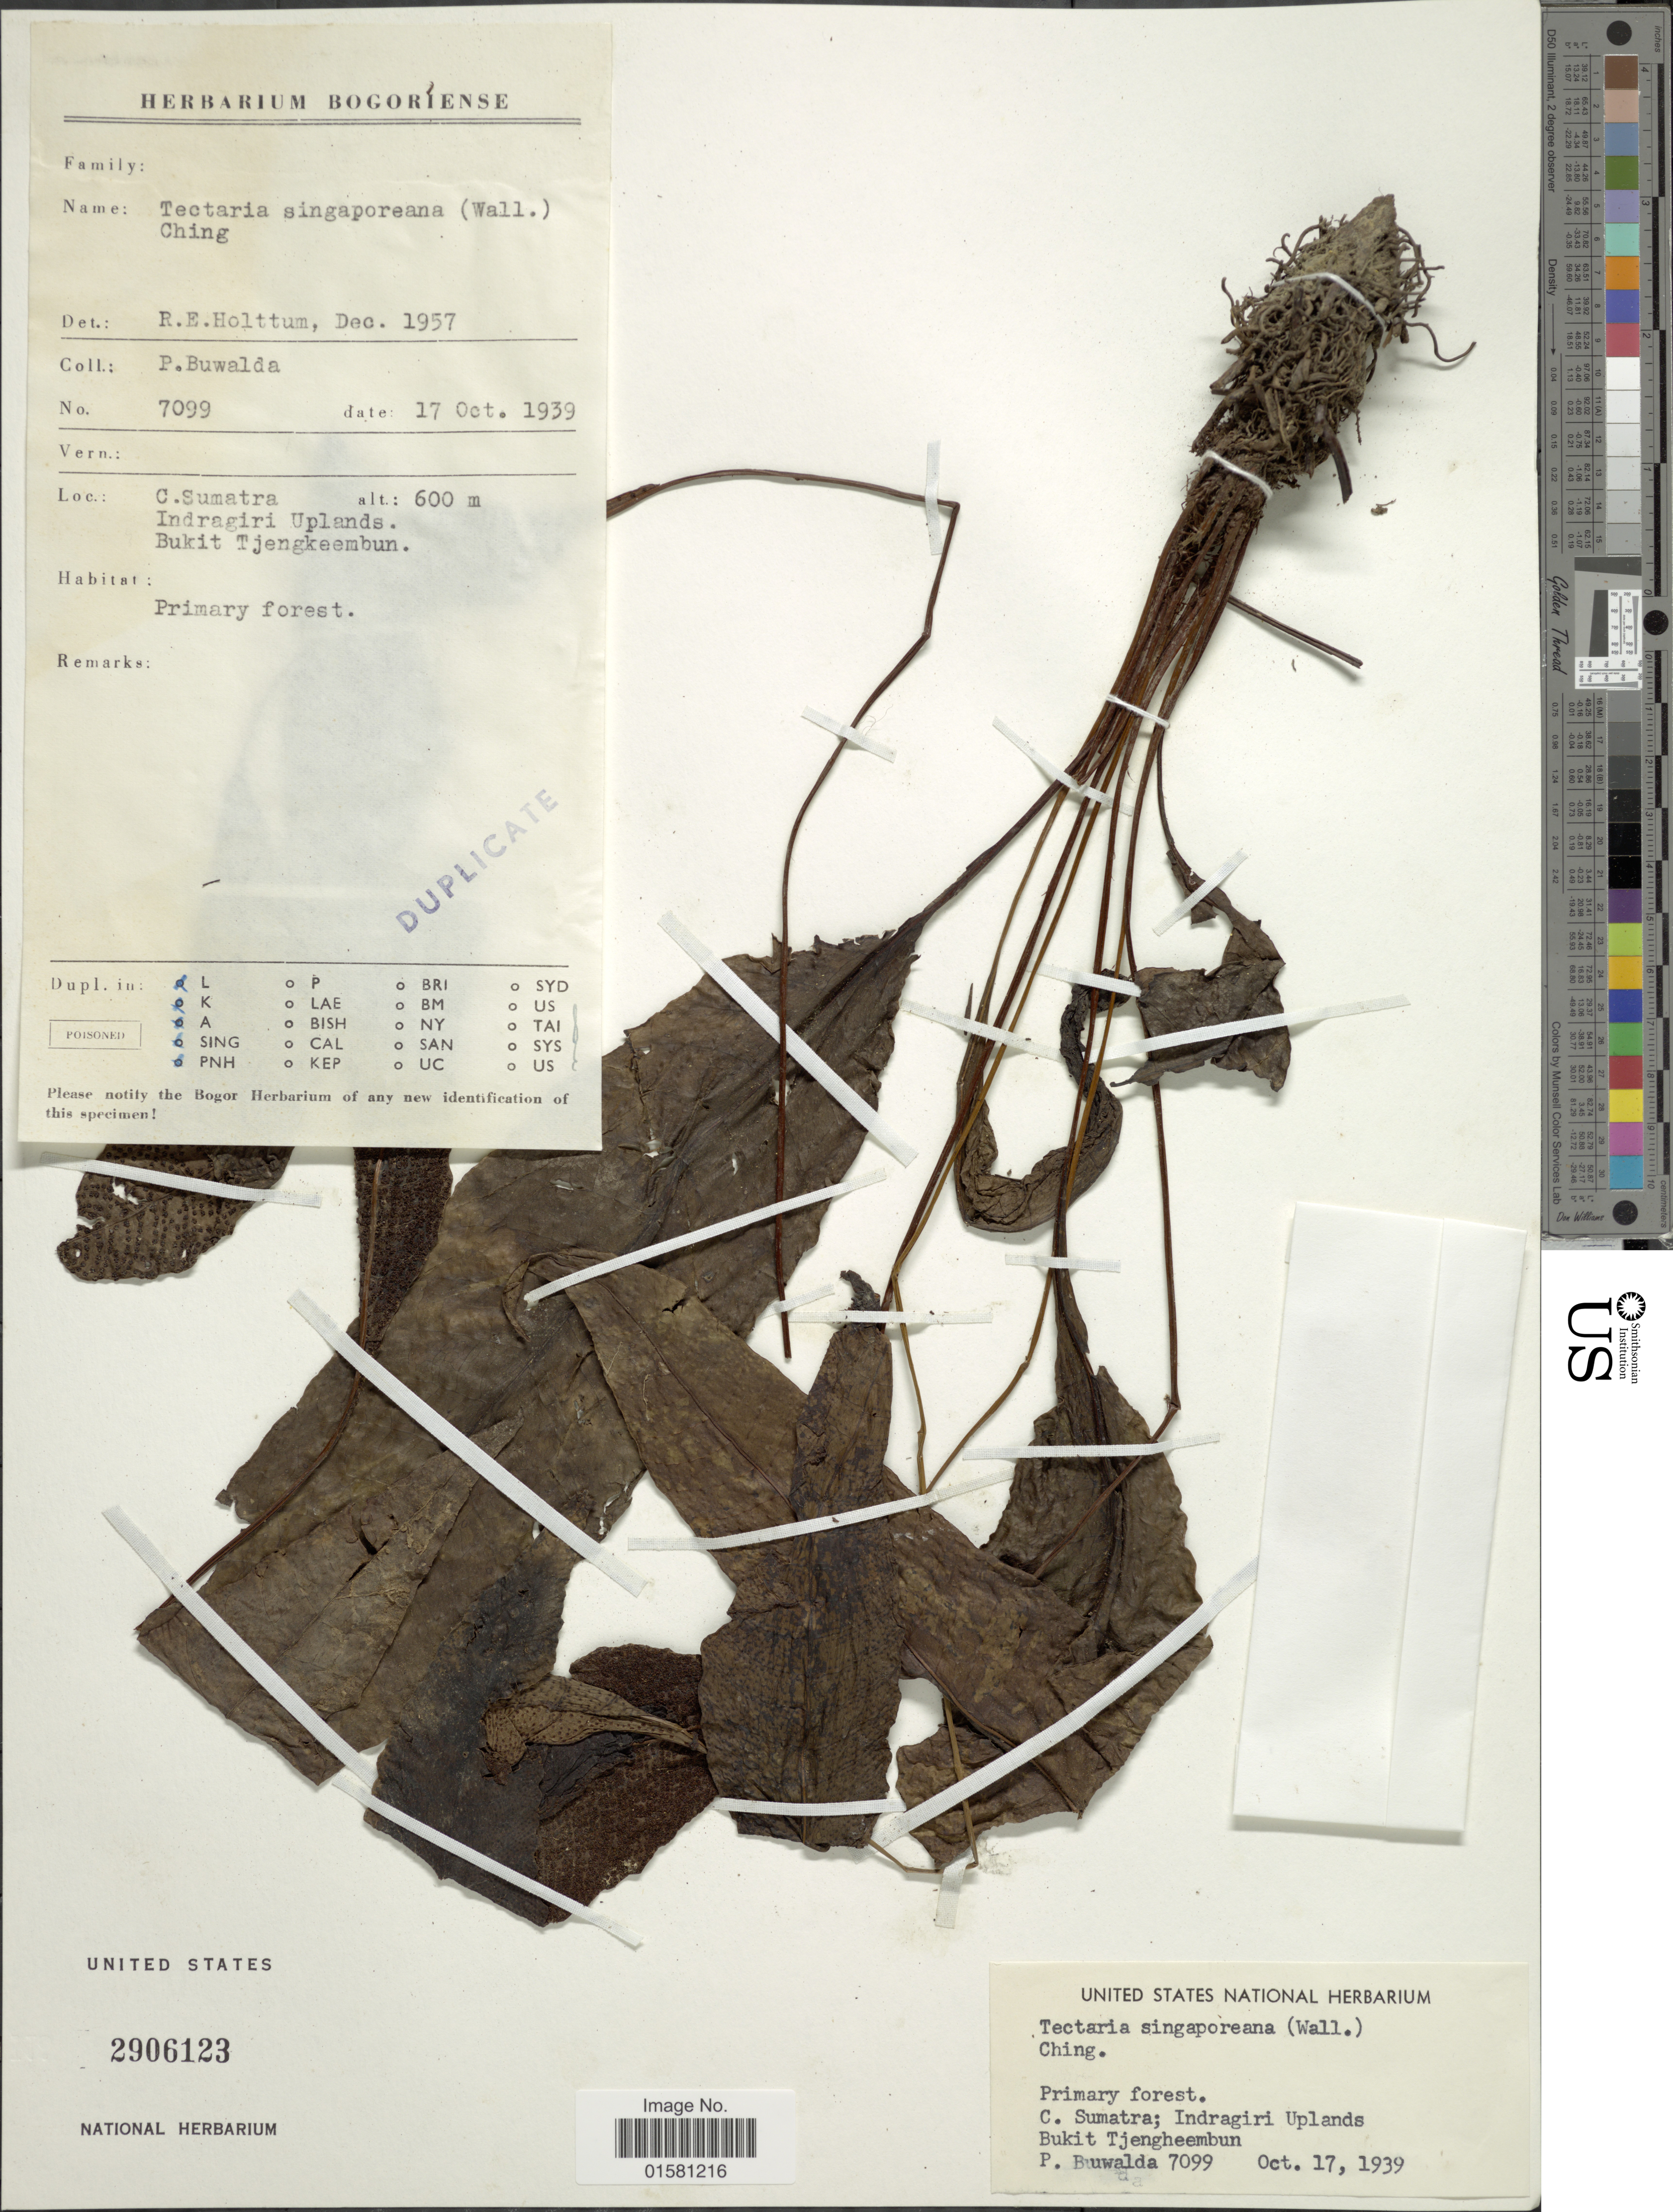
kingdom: Plantae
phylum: Tracheophyta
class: Polypodiopsida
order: Polypodiales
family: Tectariaceae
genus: Tectaria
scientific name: Tectaria singaporeana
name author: (Wall. ex Hook. & Grev.) Copel.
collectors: P. Buwalda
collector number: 7099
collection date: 1939-10-17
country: Indonesia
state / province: Sumatra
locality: C. Sumatra, Indragiri Uplands. Bukit Tjengheembun.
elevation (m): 600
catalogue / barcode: US 2906123